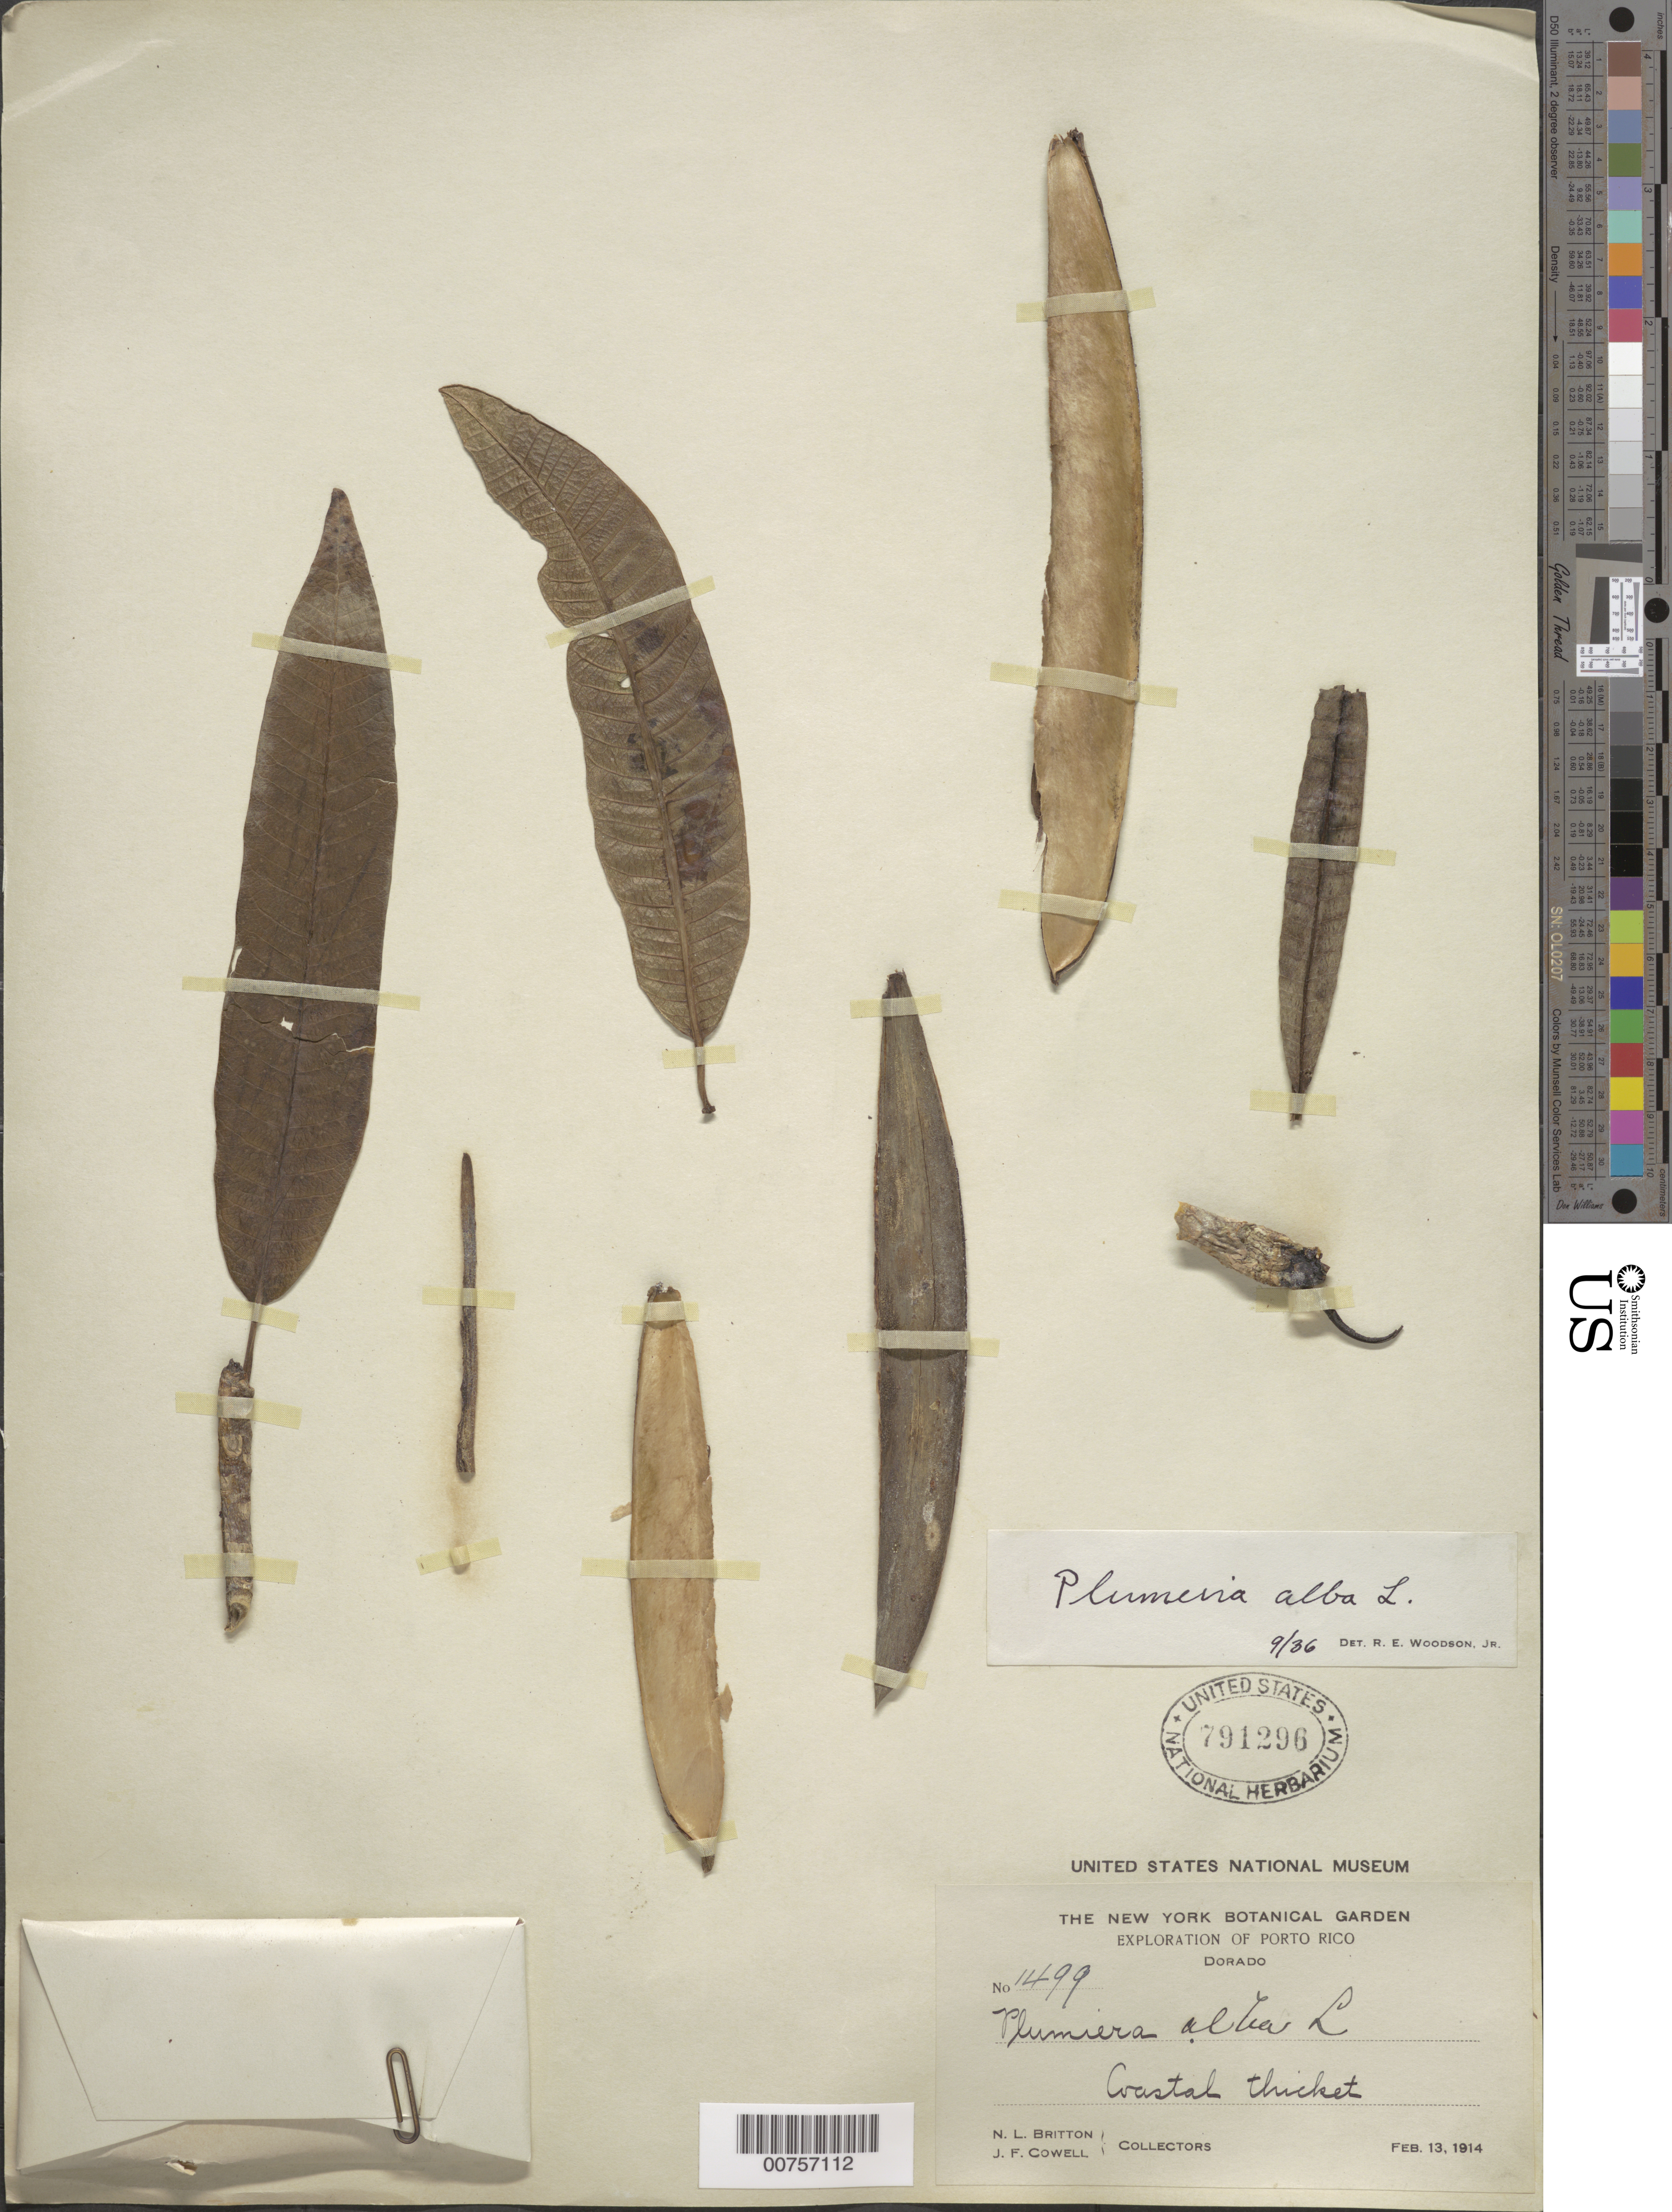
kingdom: Plantae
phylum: Tracheophyta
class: Magnoliopsida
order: Gentianales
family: Apocynaceae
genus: Plumeria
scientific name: Plumeria alba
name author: L.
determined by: Woodson, R. E., Jr.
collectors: N. Britton & J. F. Cowell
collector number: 1499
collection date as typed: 13 Feb 1914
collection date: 1914-02-13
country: Puerto Rico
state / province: Dorado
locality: Dorado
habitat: Coastal thicket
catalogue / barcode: US 791296